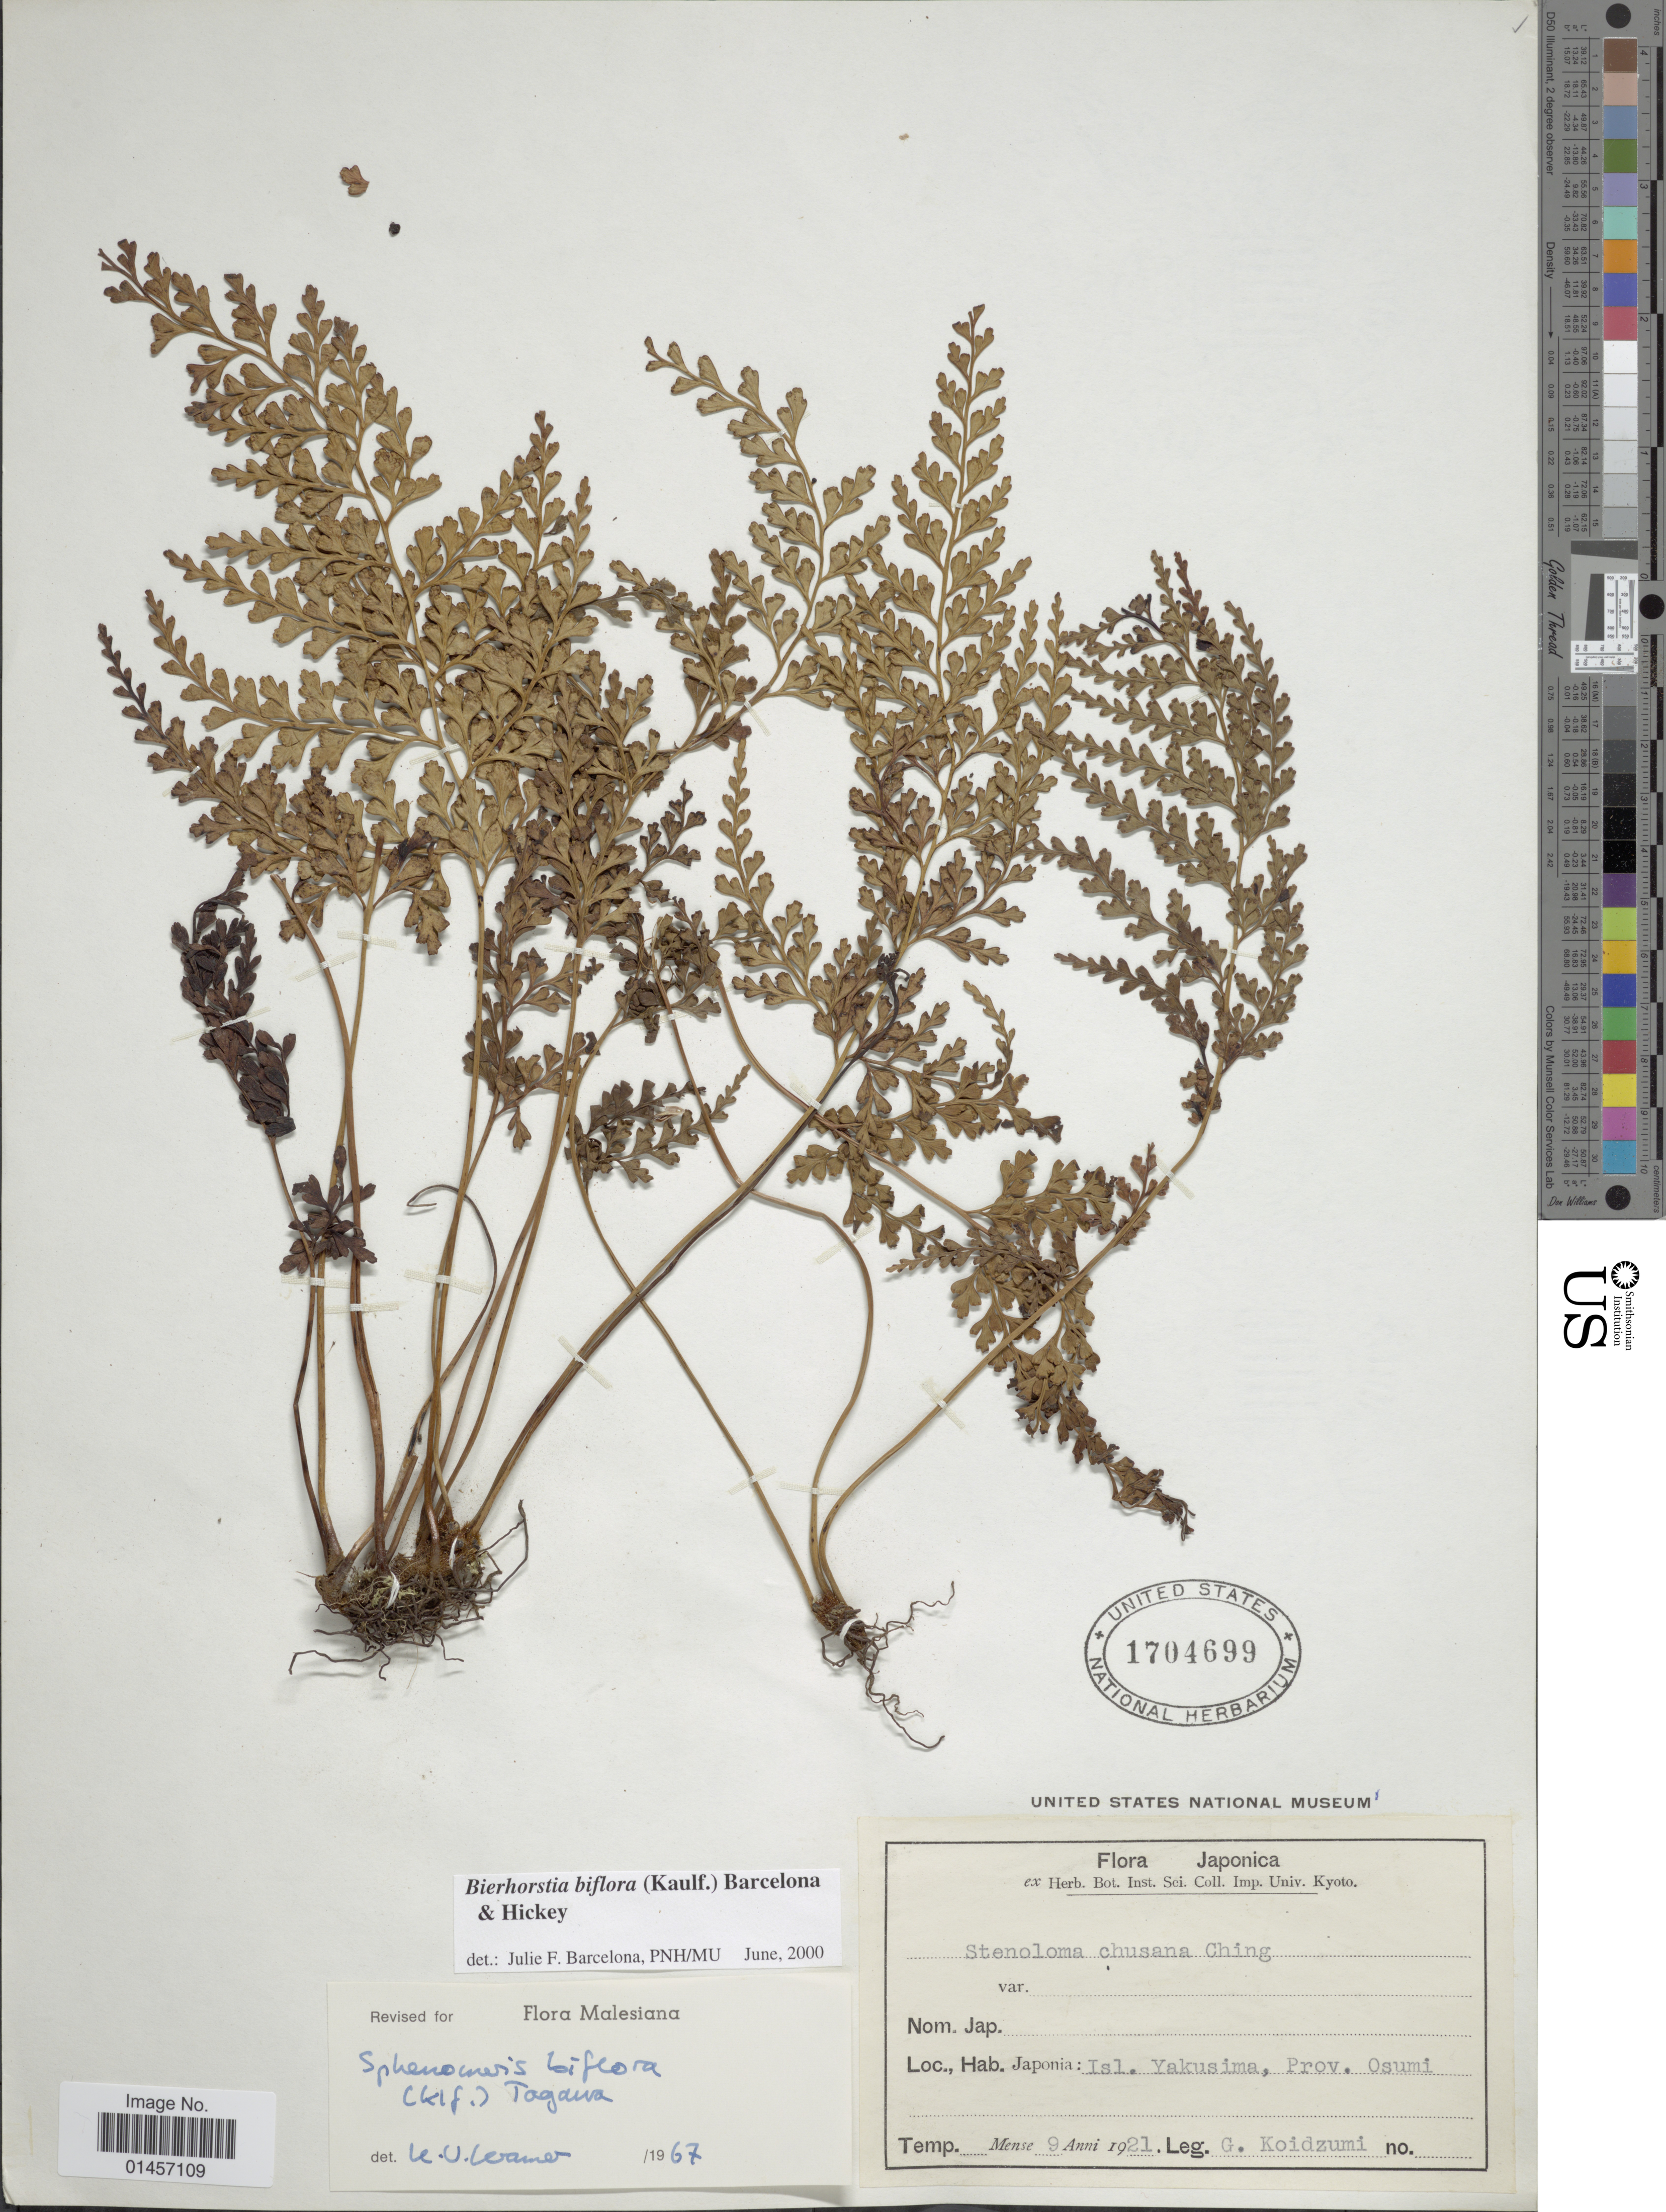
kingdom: Plantae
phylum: Tracheophyta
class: Polypodiopsida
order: Polypodiales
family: Lindsaeaceae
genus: Sphenomeris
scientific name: Sphenomeris biflora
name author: (Kaulf.) Mett.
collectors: G. Koidzumi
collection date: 1921-09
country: Japan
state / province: Kagosima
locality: Isl. Yakusima, Prov, Osumi.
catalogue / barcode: US 1704699